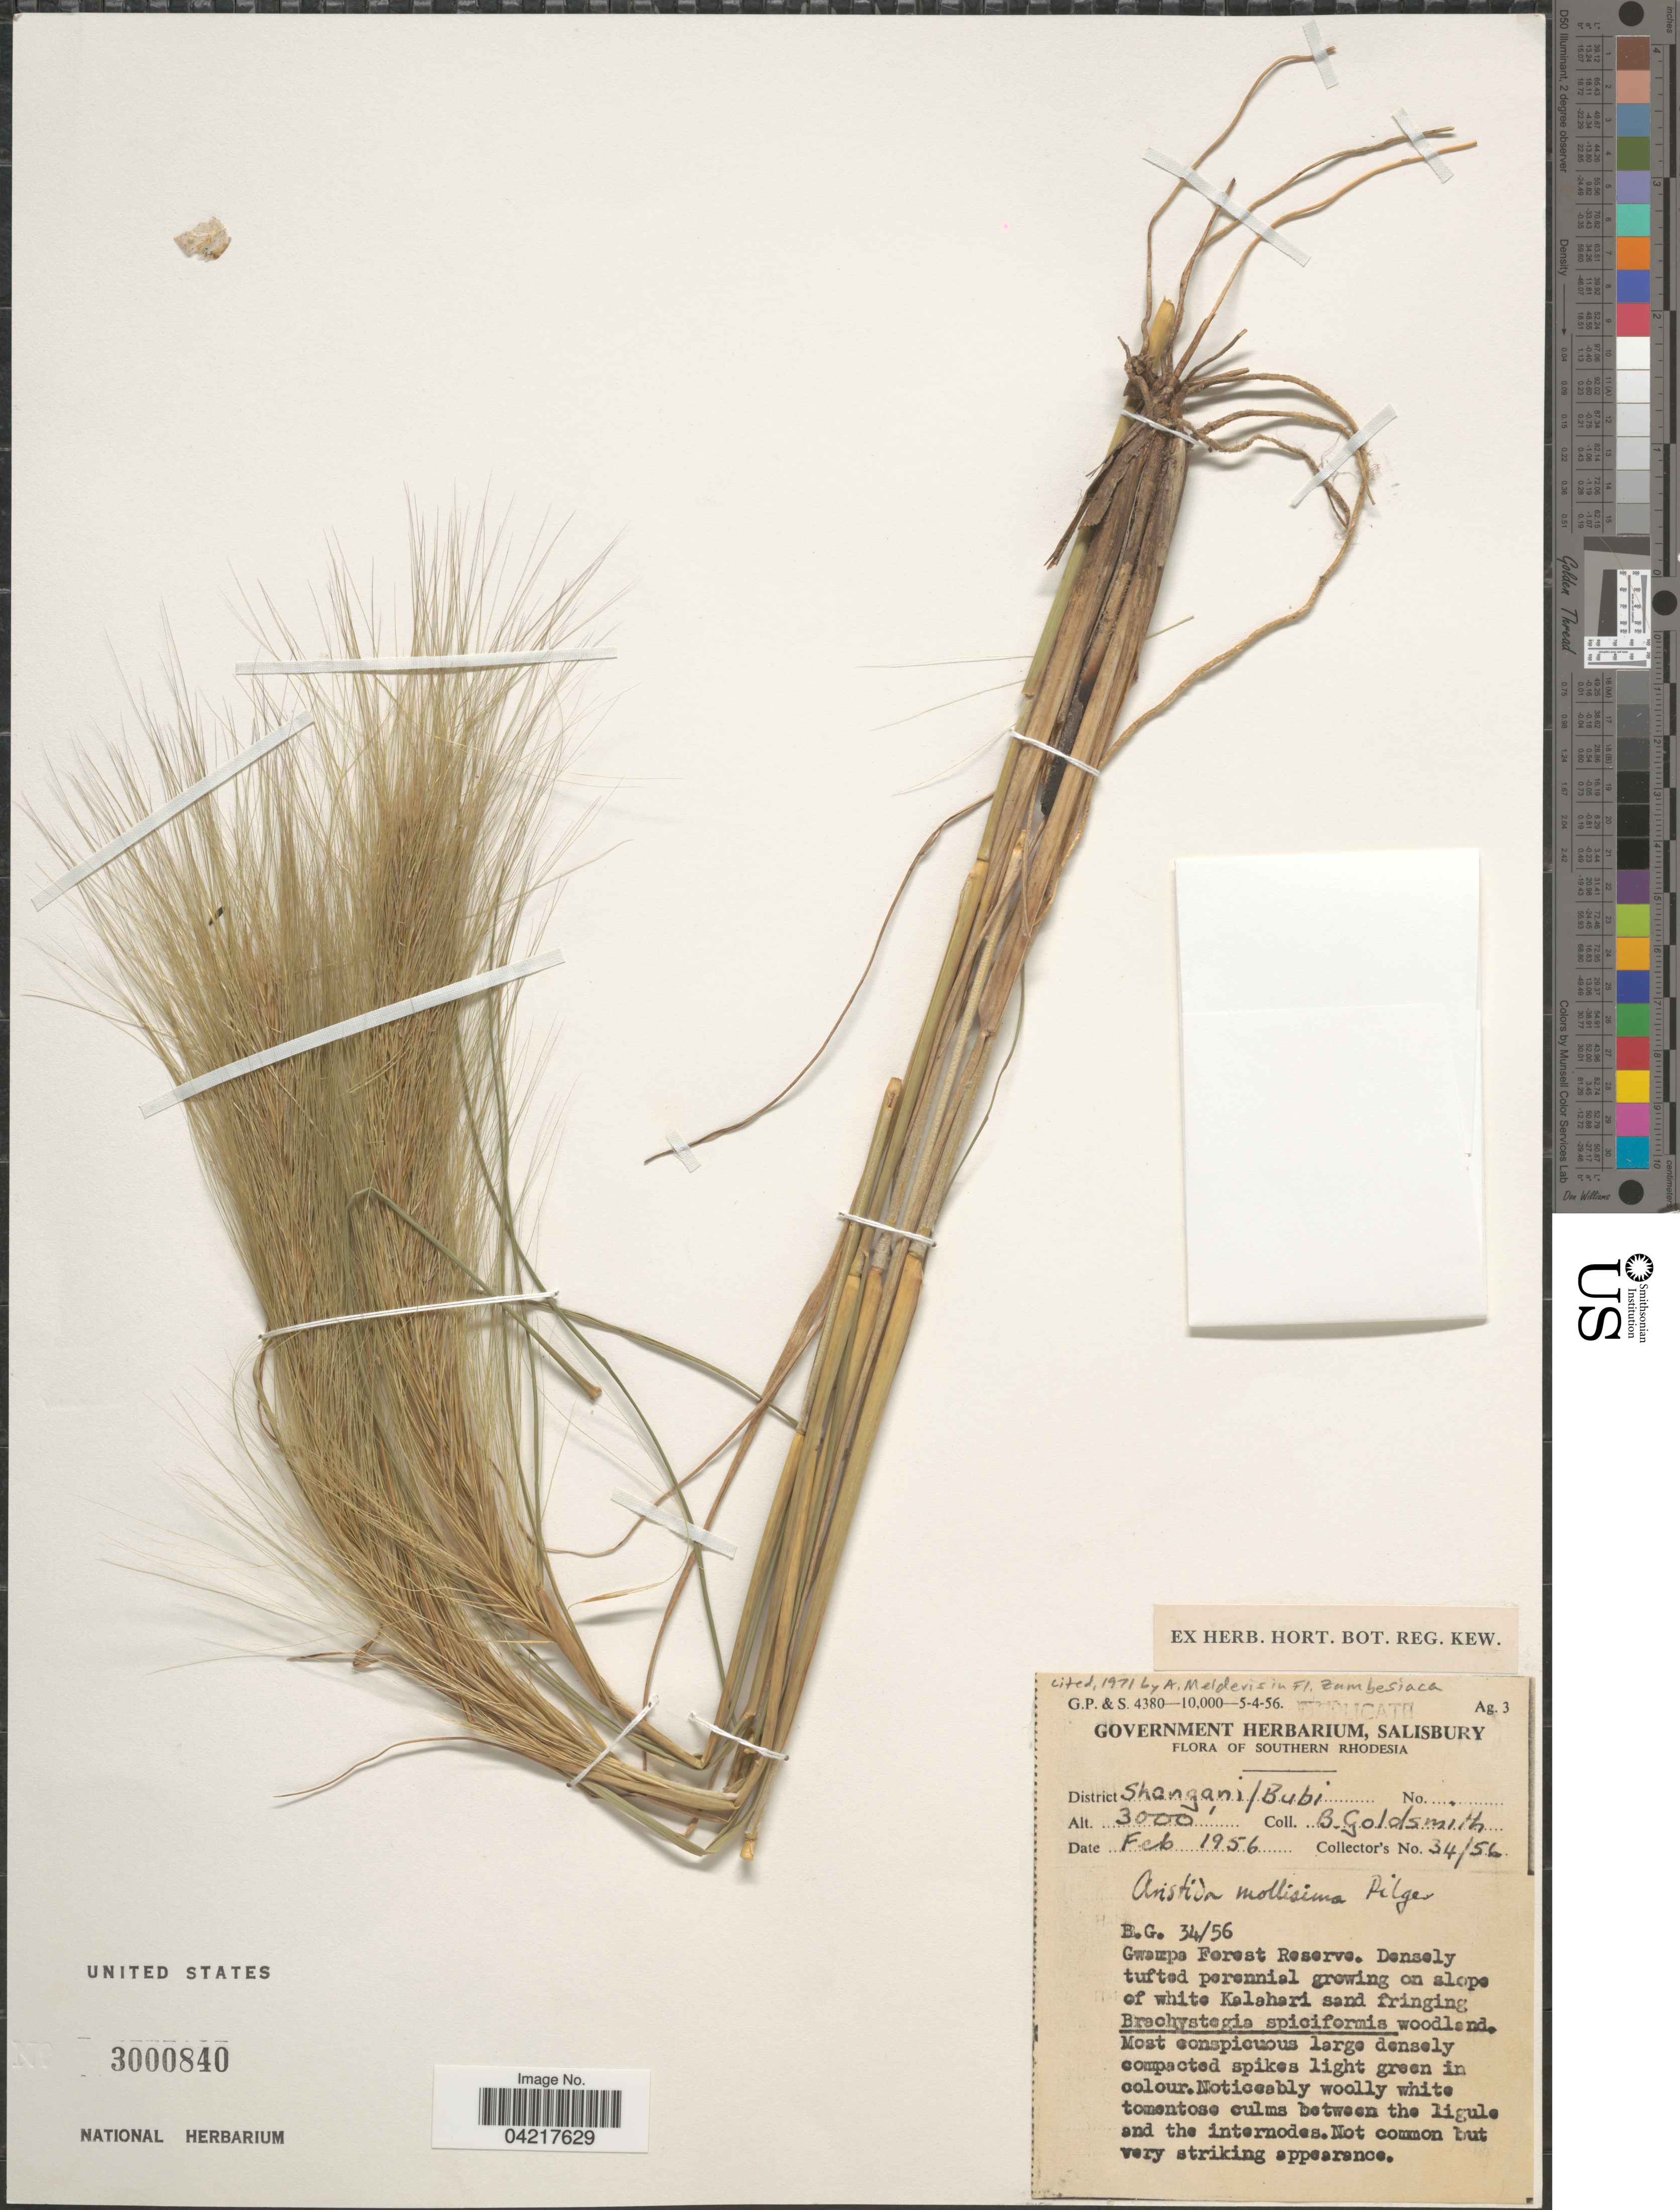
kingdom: Plantae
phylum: Tracheophyta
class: Liliopsida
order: Poales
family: Poaceae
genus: Aristida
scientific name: Aristida mollissima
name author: Pilg.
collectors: B. Goldsmith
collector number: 34/56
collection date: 1956-02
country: Zimbabwe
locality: Southern Rhodesia. District Shangani/Bubi. Gwampa Forest Reserve. On slope of white Kalahari sand fringing.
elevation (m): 914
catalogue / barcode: US 3000840